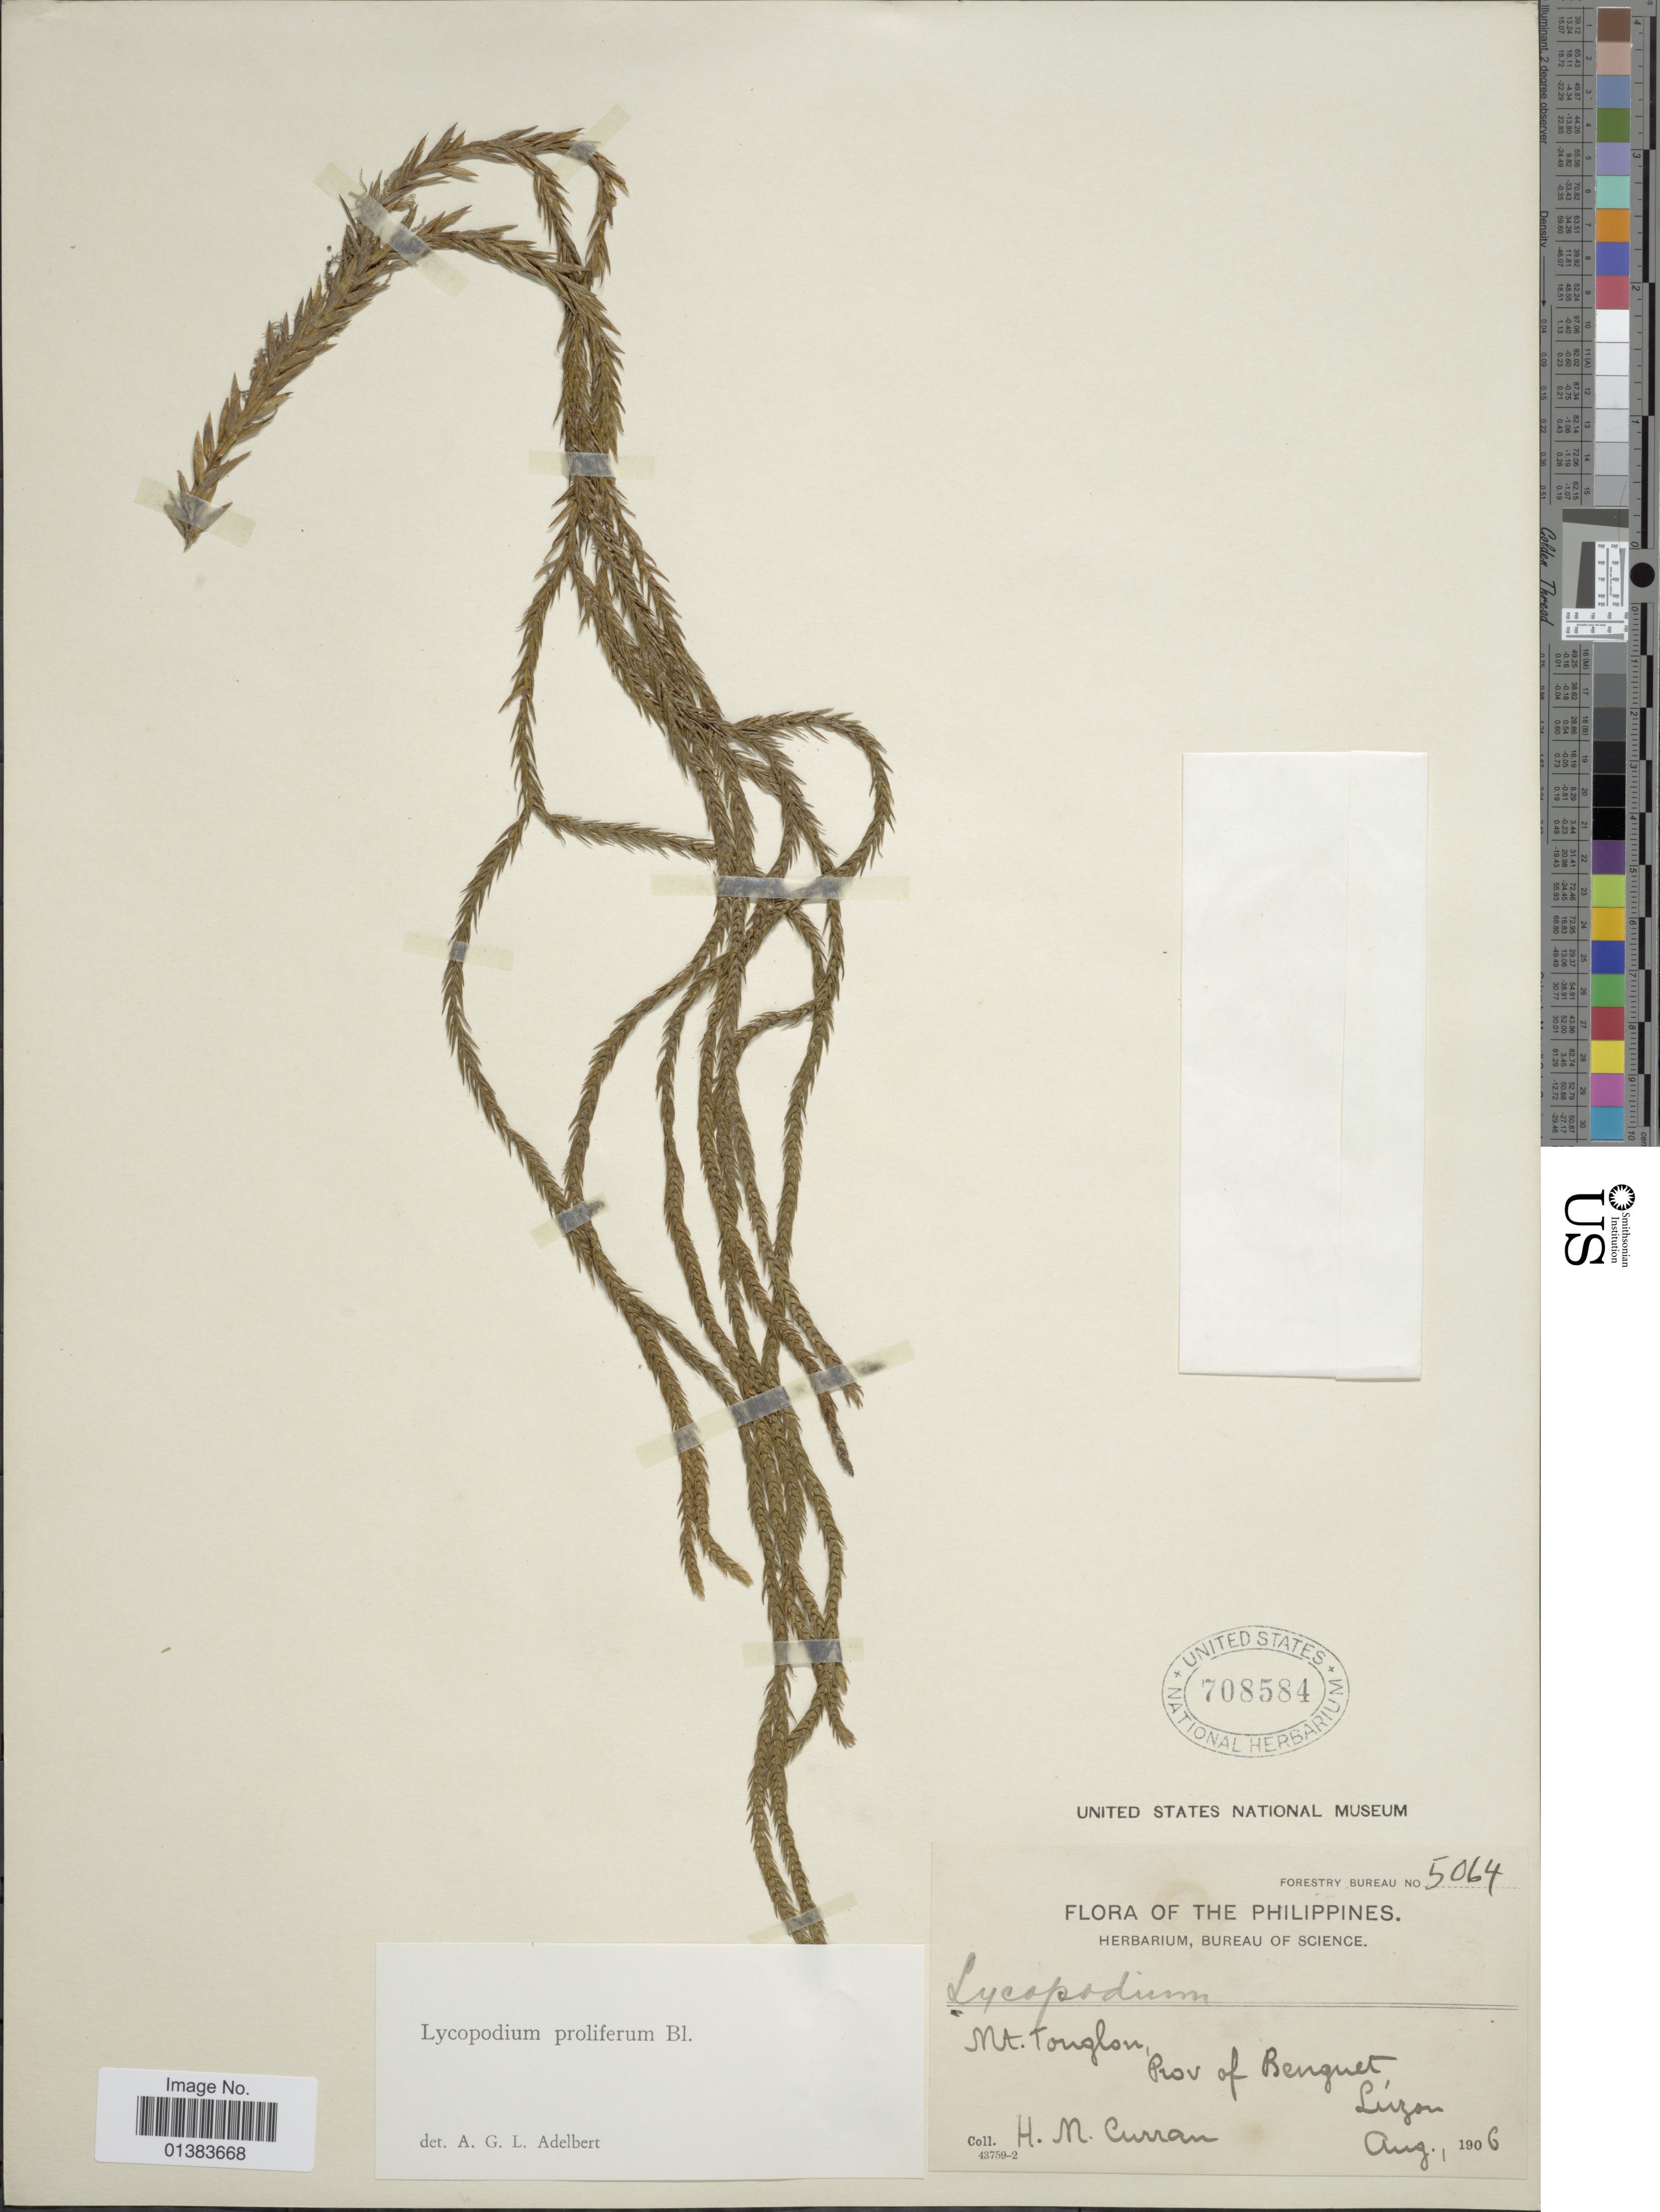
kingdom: Plantae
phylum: Tracheophyta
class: Lycopodiopsida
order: Lycopodiales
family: Lycopodiaceae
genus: Phlegmariurus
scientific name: Phlegmariurus carinatus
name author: (Desv.) Ching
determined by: Field, A. R.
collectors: H. M. Curran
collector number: Forestry Bureau 5064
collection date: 1906-08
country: Philippines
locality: Mt. Touglon, Prov of Benguet, Luzon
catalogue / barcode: US 708584